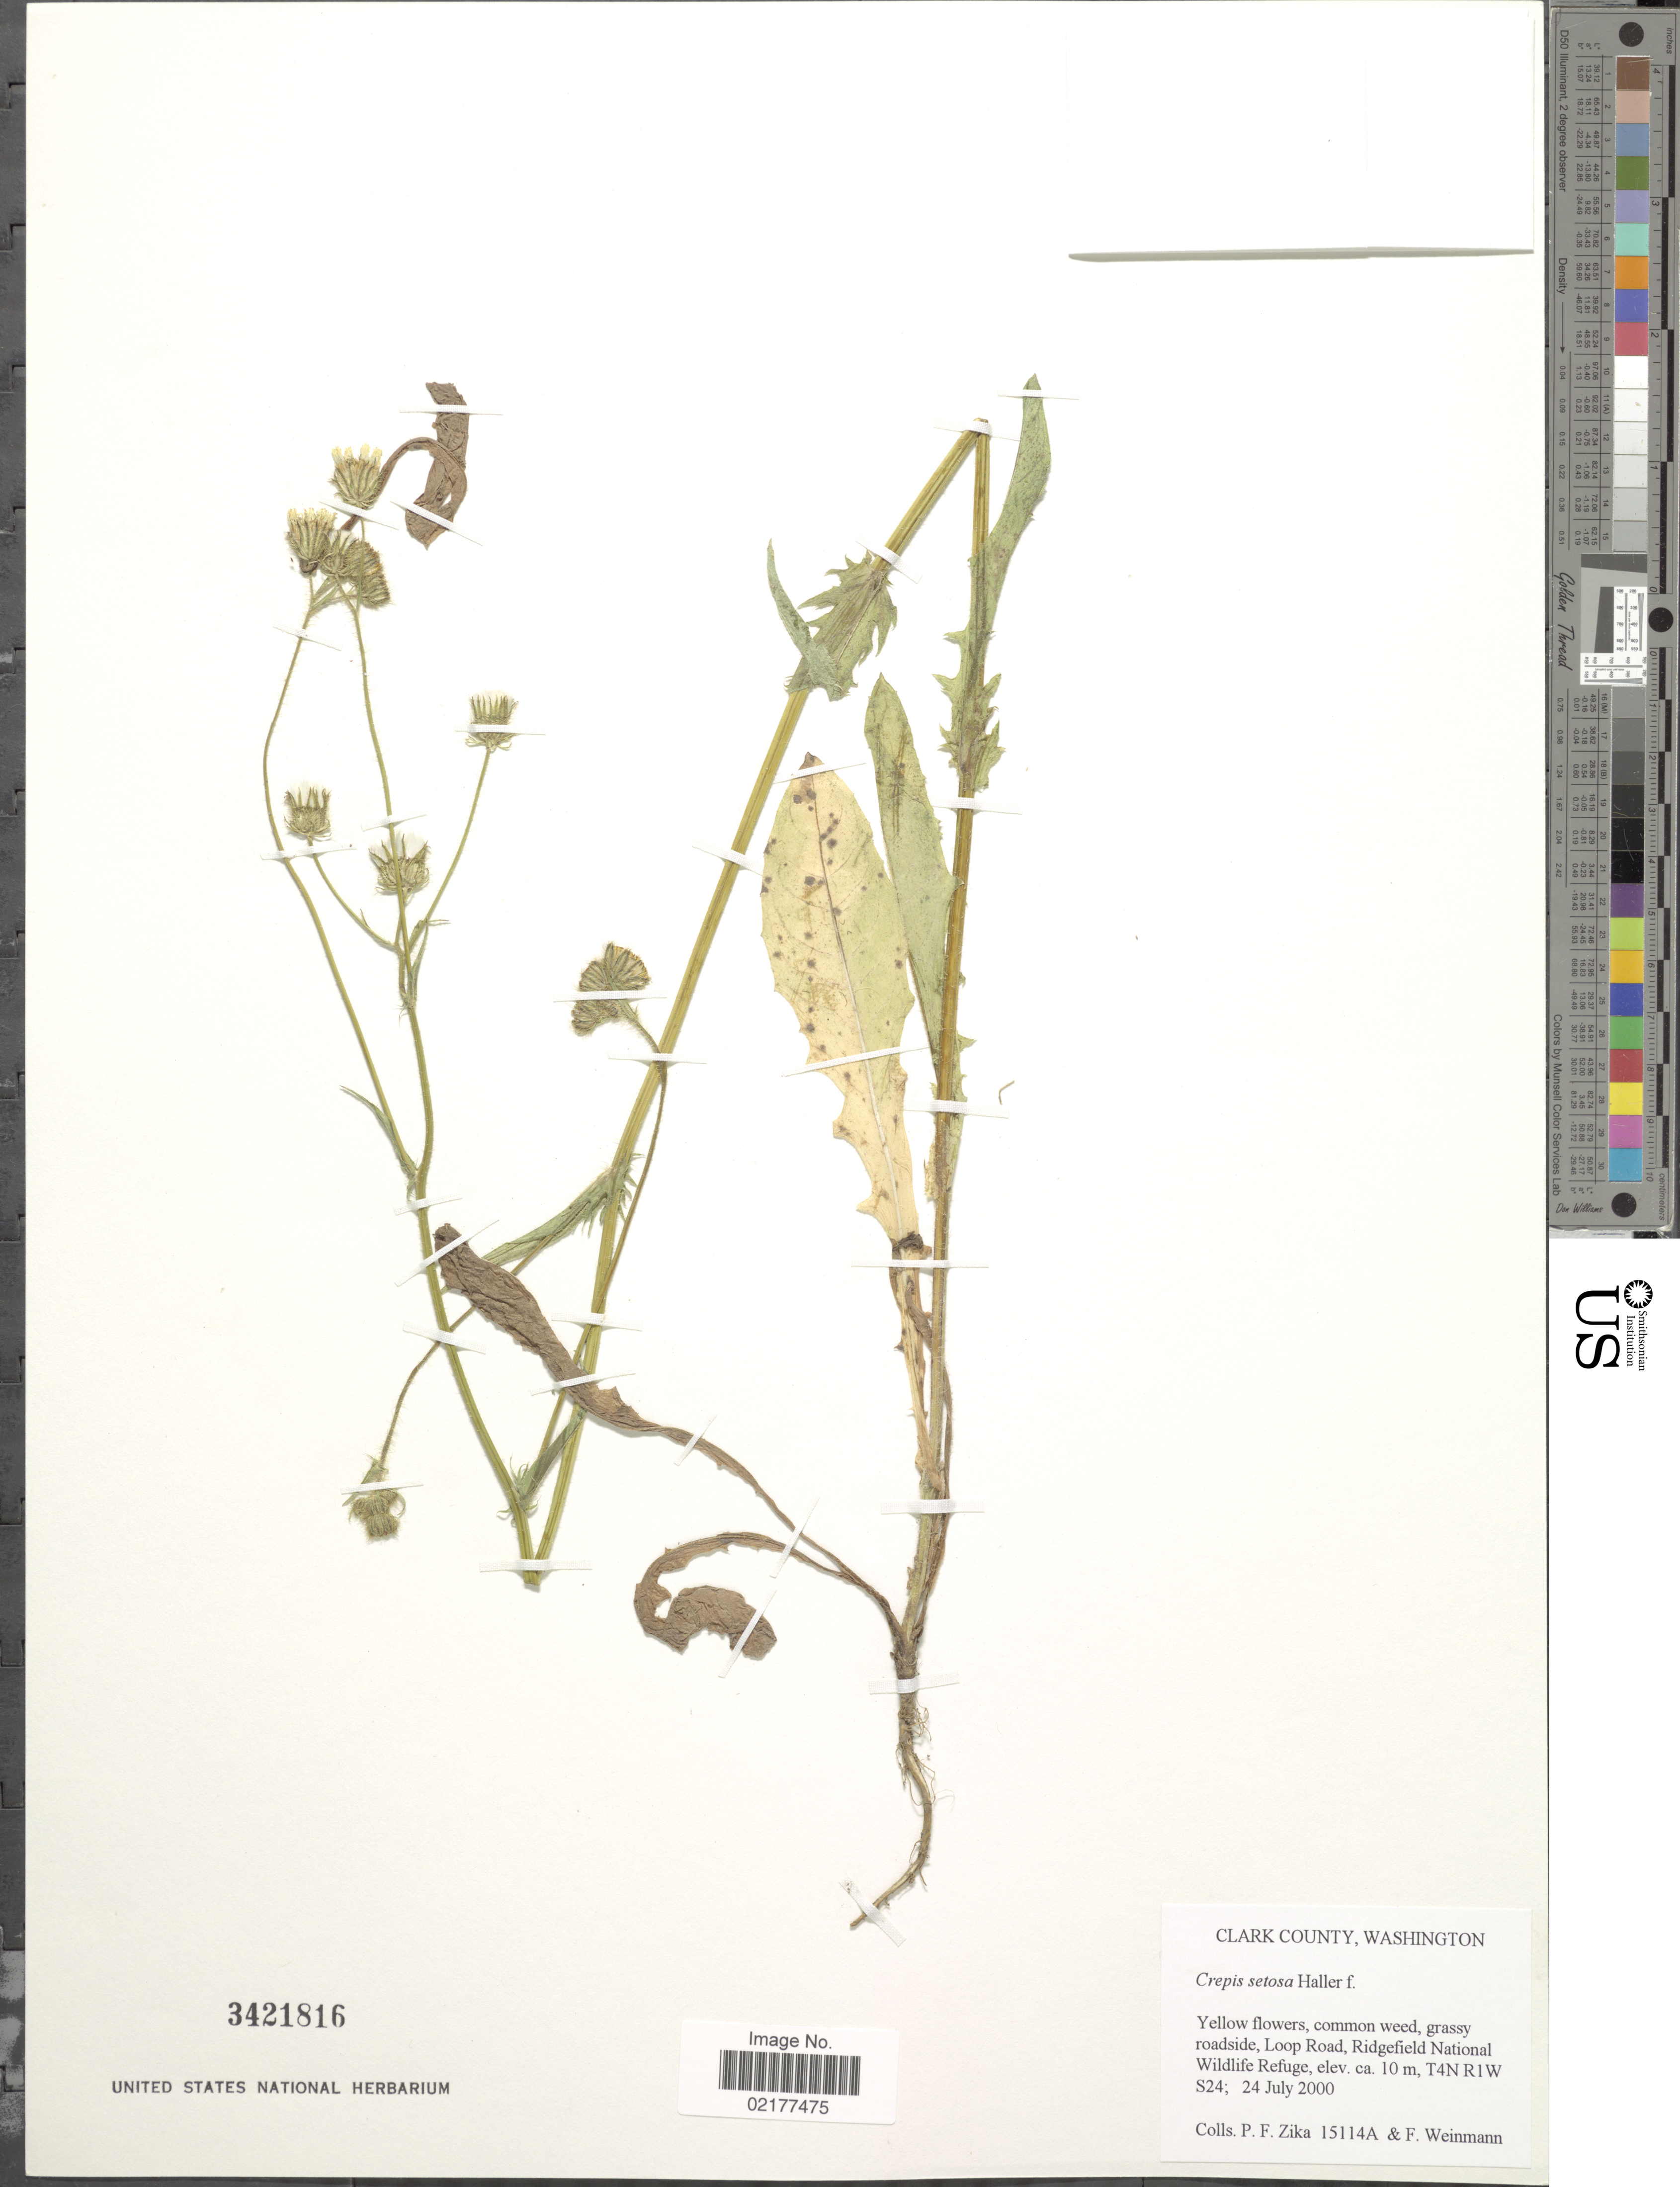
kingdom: Plantae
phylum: Tracheophyta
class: Magnoliopsida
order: Asterales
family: Asteraceae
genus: Crepis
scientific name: Crepis setosa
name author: Haller f.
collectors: P. F. Zika & F. Weinmann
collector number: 15114A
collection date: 2000-07-24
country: United States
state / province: Washington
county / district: Clark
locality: Clark County. Loop Road, Ridgefield National Wildlife Refuge, T4N R1W S24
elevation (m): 10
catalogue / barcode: US 3421816